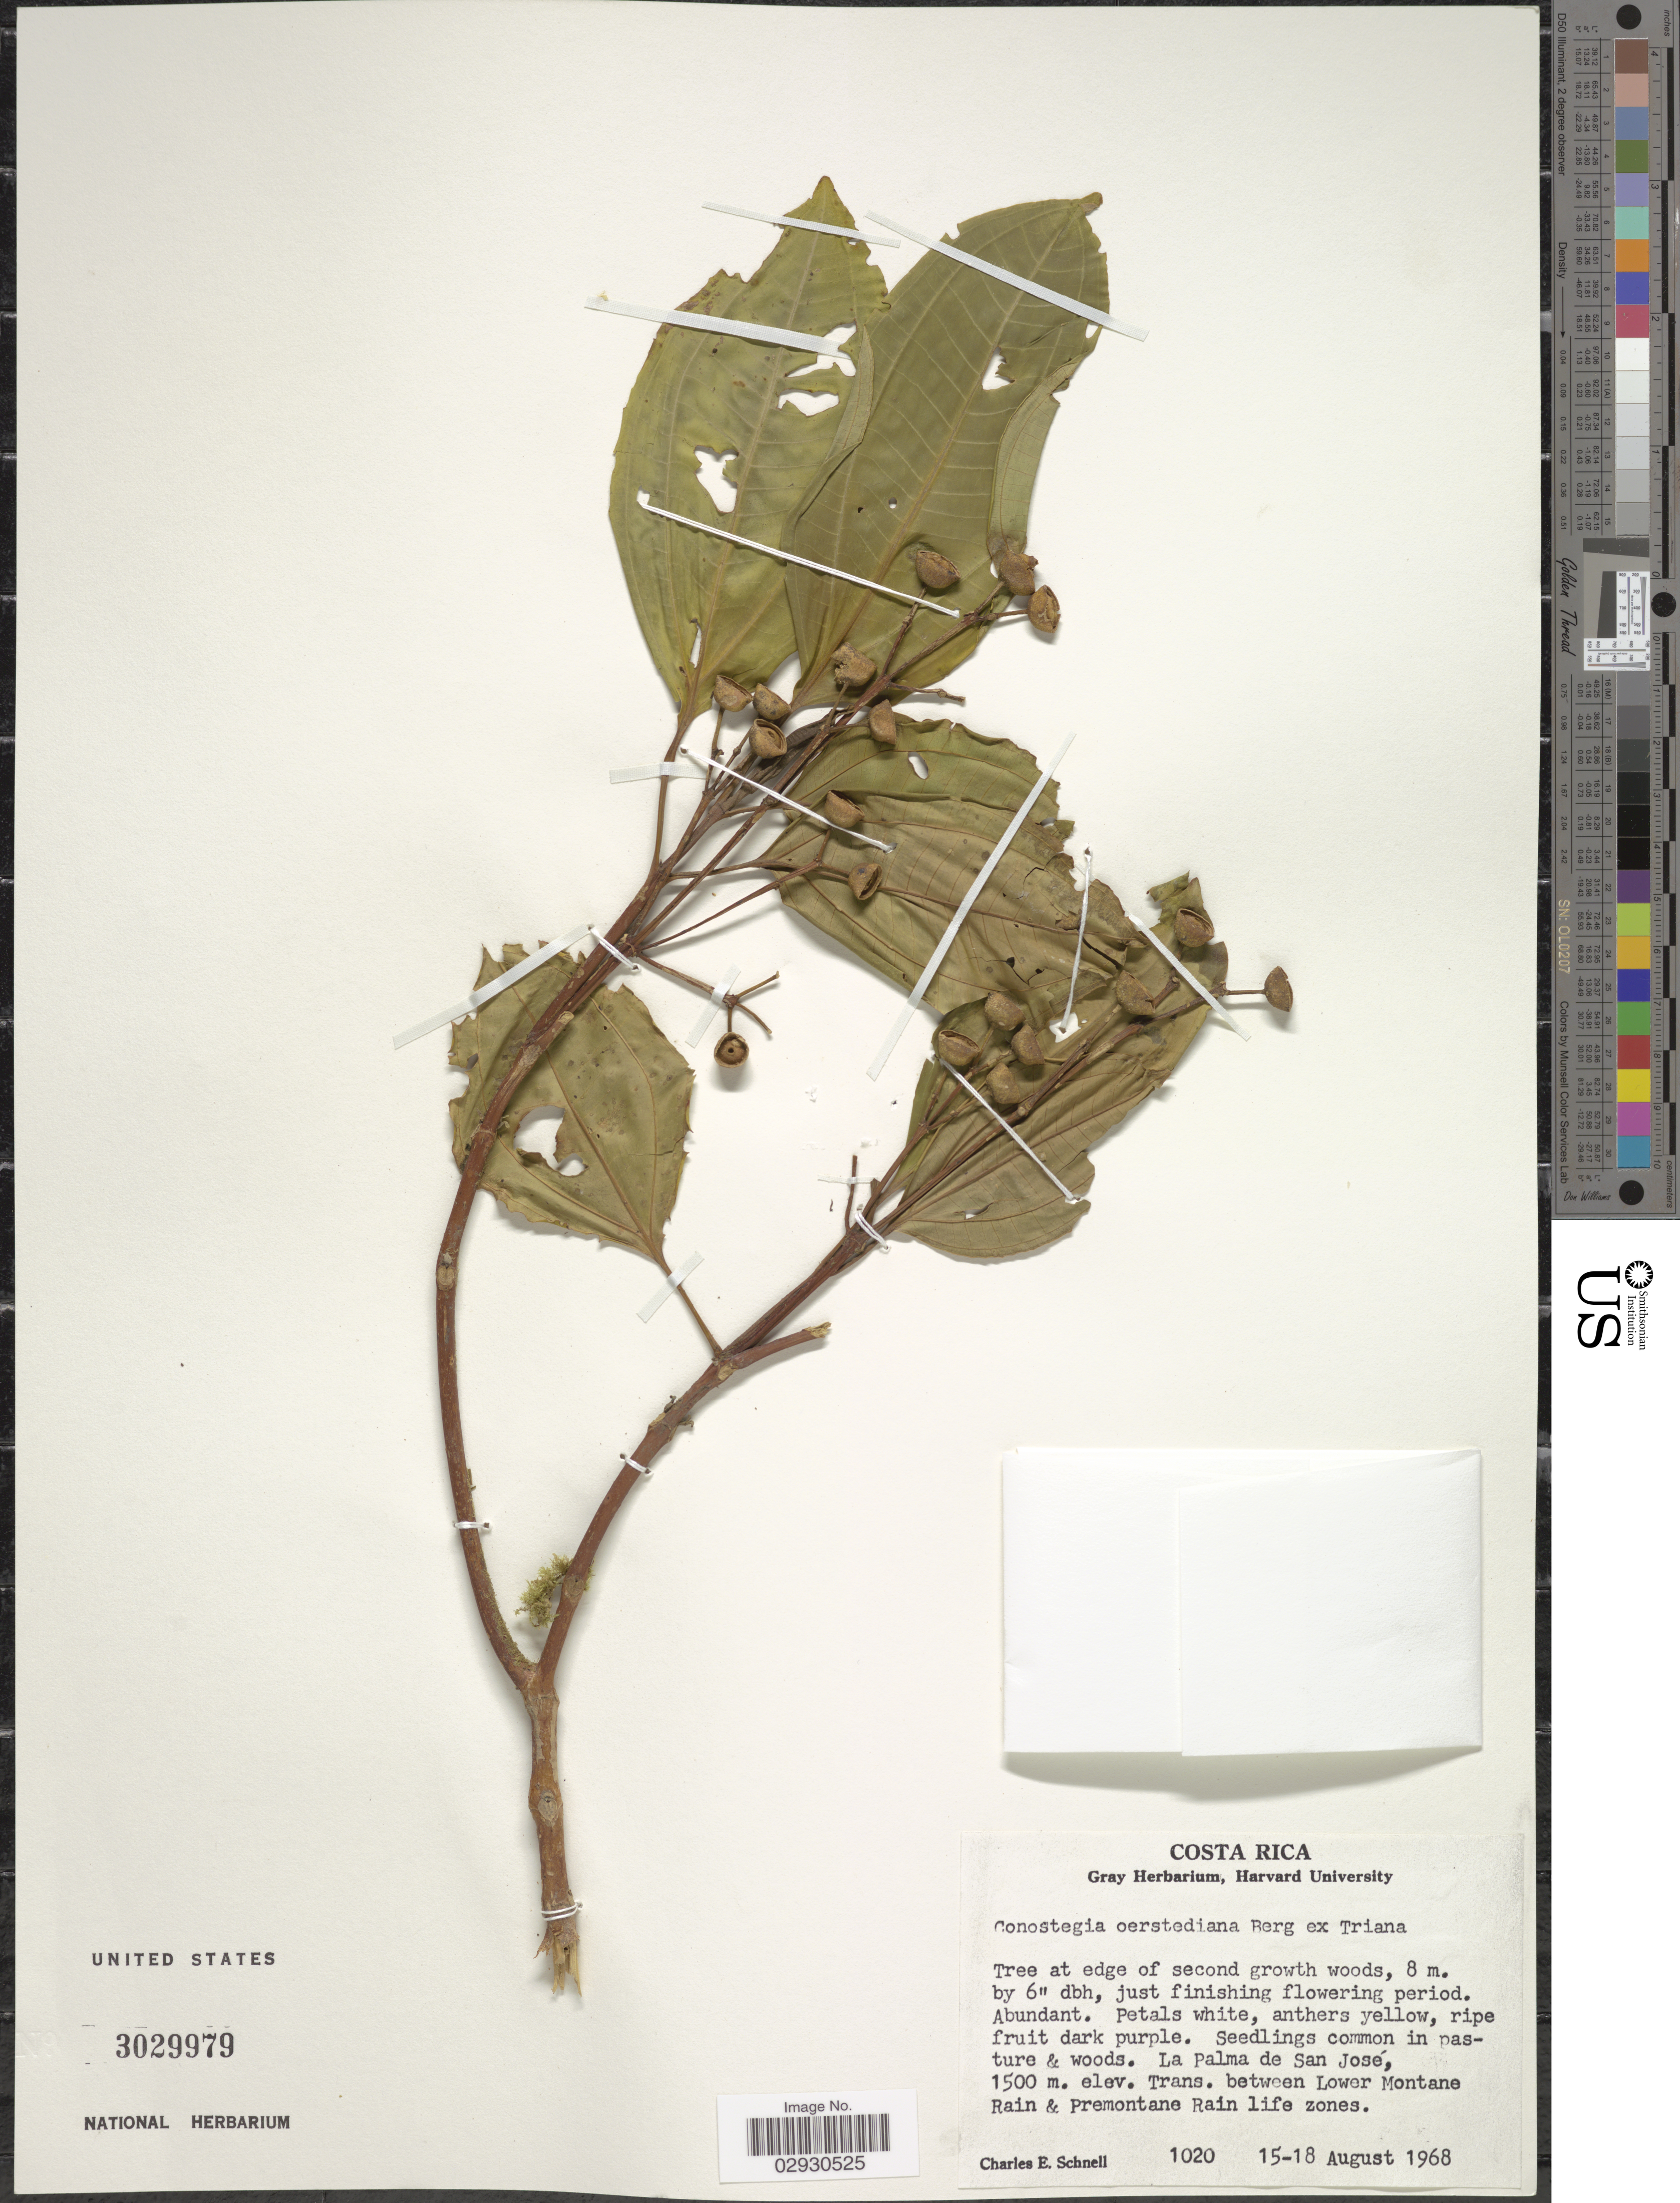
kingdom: Plantae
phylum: Tracheophyta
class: Magnoliopsida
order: Myrtales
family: Melastomataceae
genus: Conostegia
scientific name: Conostegia oerstediana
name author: O. Berg ex Triana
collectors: C. Schnell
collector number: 1020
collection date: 1968-08-15/1968-08-18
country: Costa Rica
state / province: San José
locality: La Palma de San José. Trans. between Lower Montane Rain & Premontane Rain life zones.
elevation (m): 1500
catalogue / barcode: US 3029979